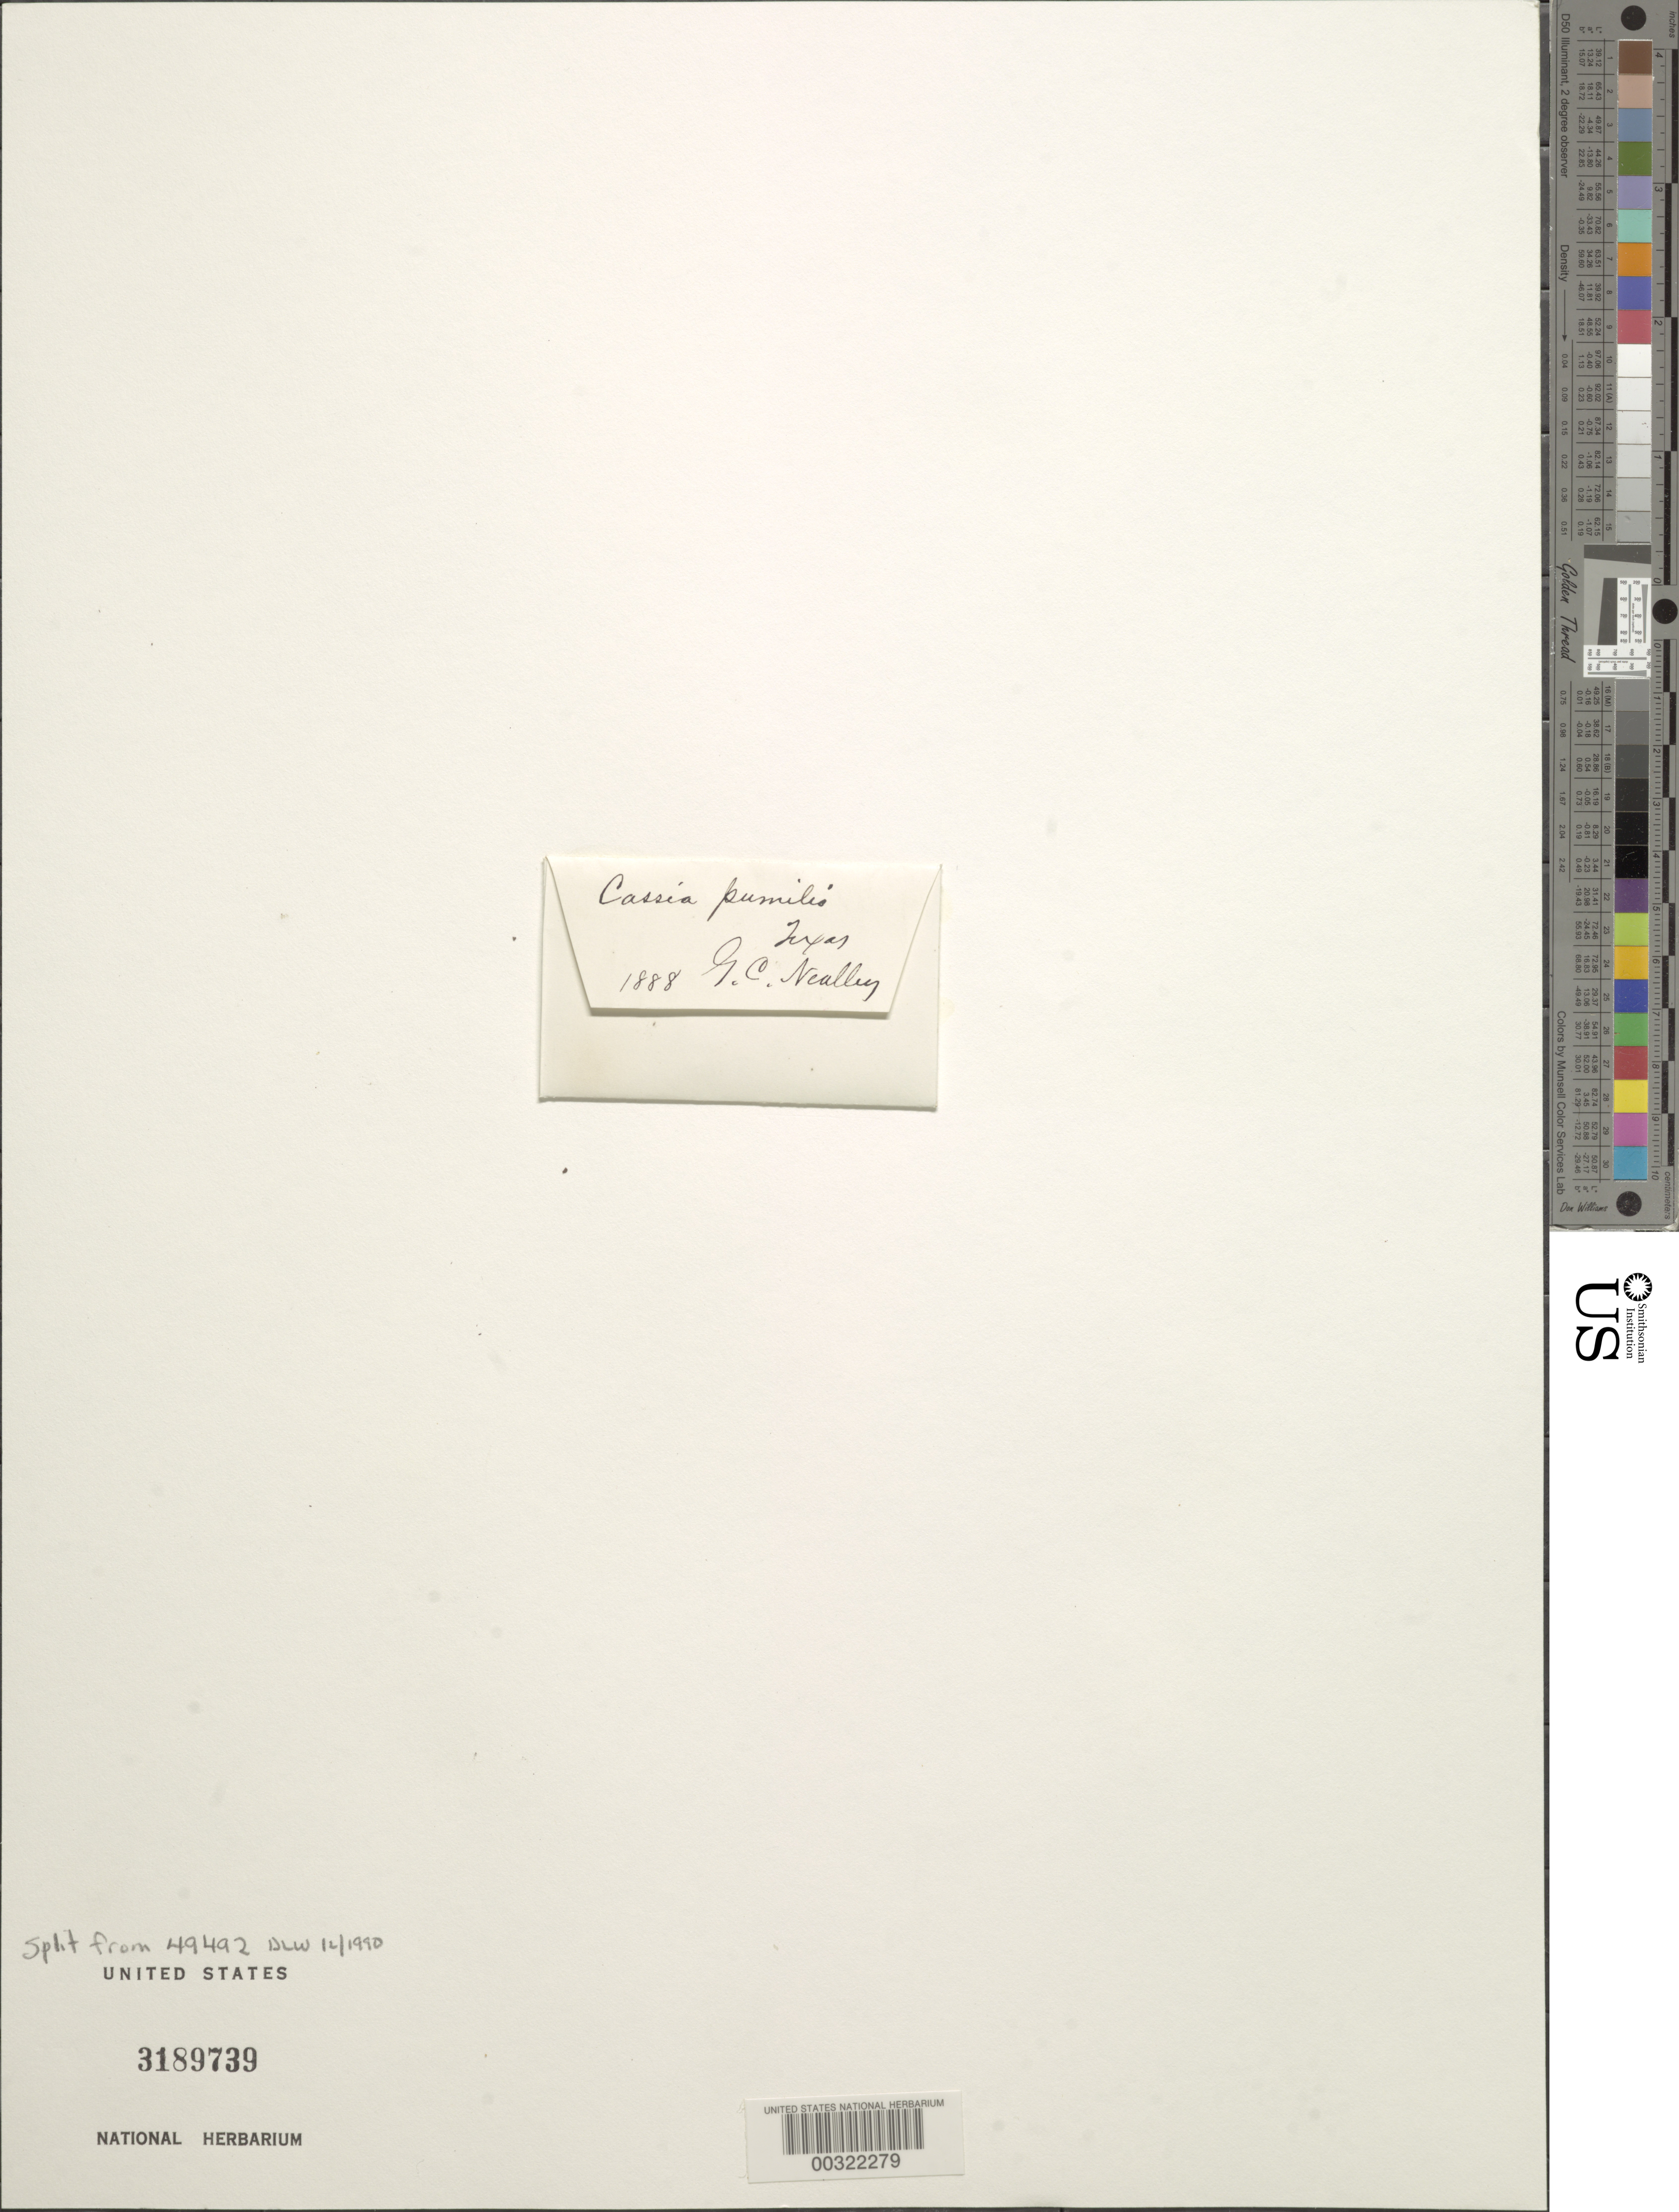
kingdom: Plantae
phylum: Tracheophyta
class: Magnoliopsida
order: Fabales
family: Fabaceae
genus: Senna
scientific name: Senna pumilio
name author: (A. Gray) H.S. Irwin & Barneby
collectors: G. C. Nealley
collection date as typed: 1888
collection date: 1888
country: United States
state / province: Texas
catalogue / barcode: US 3189739